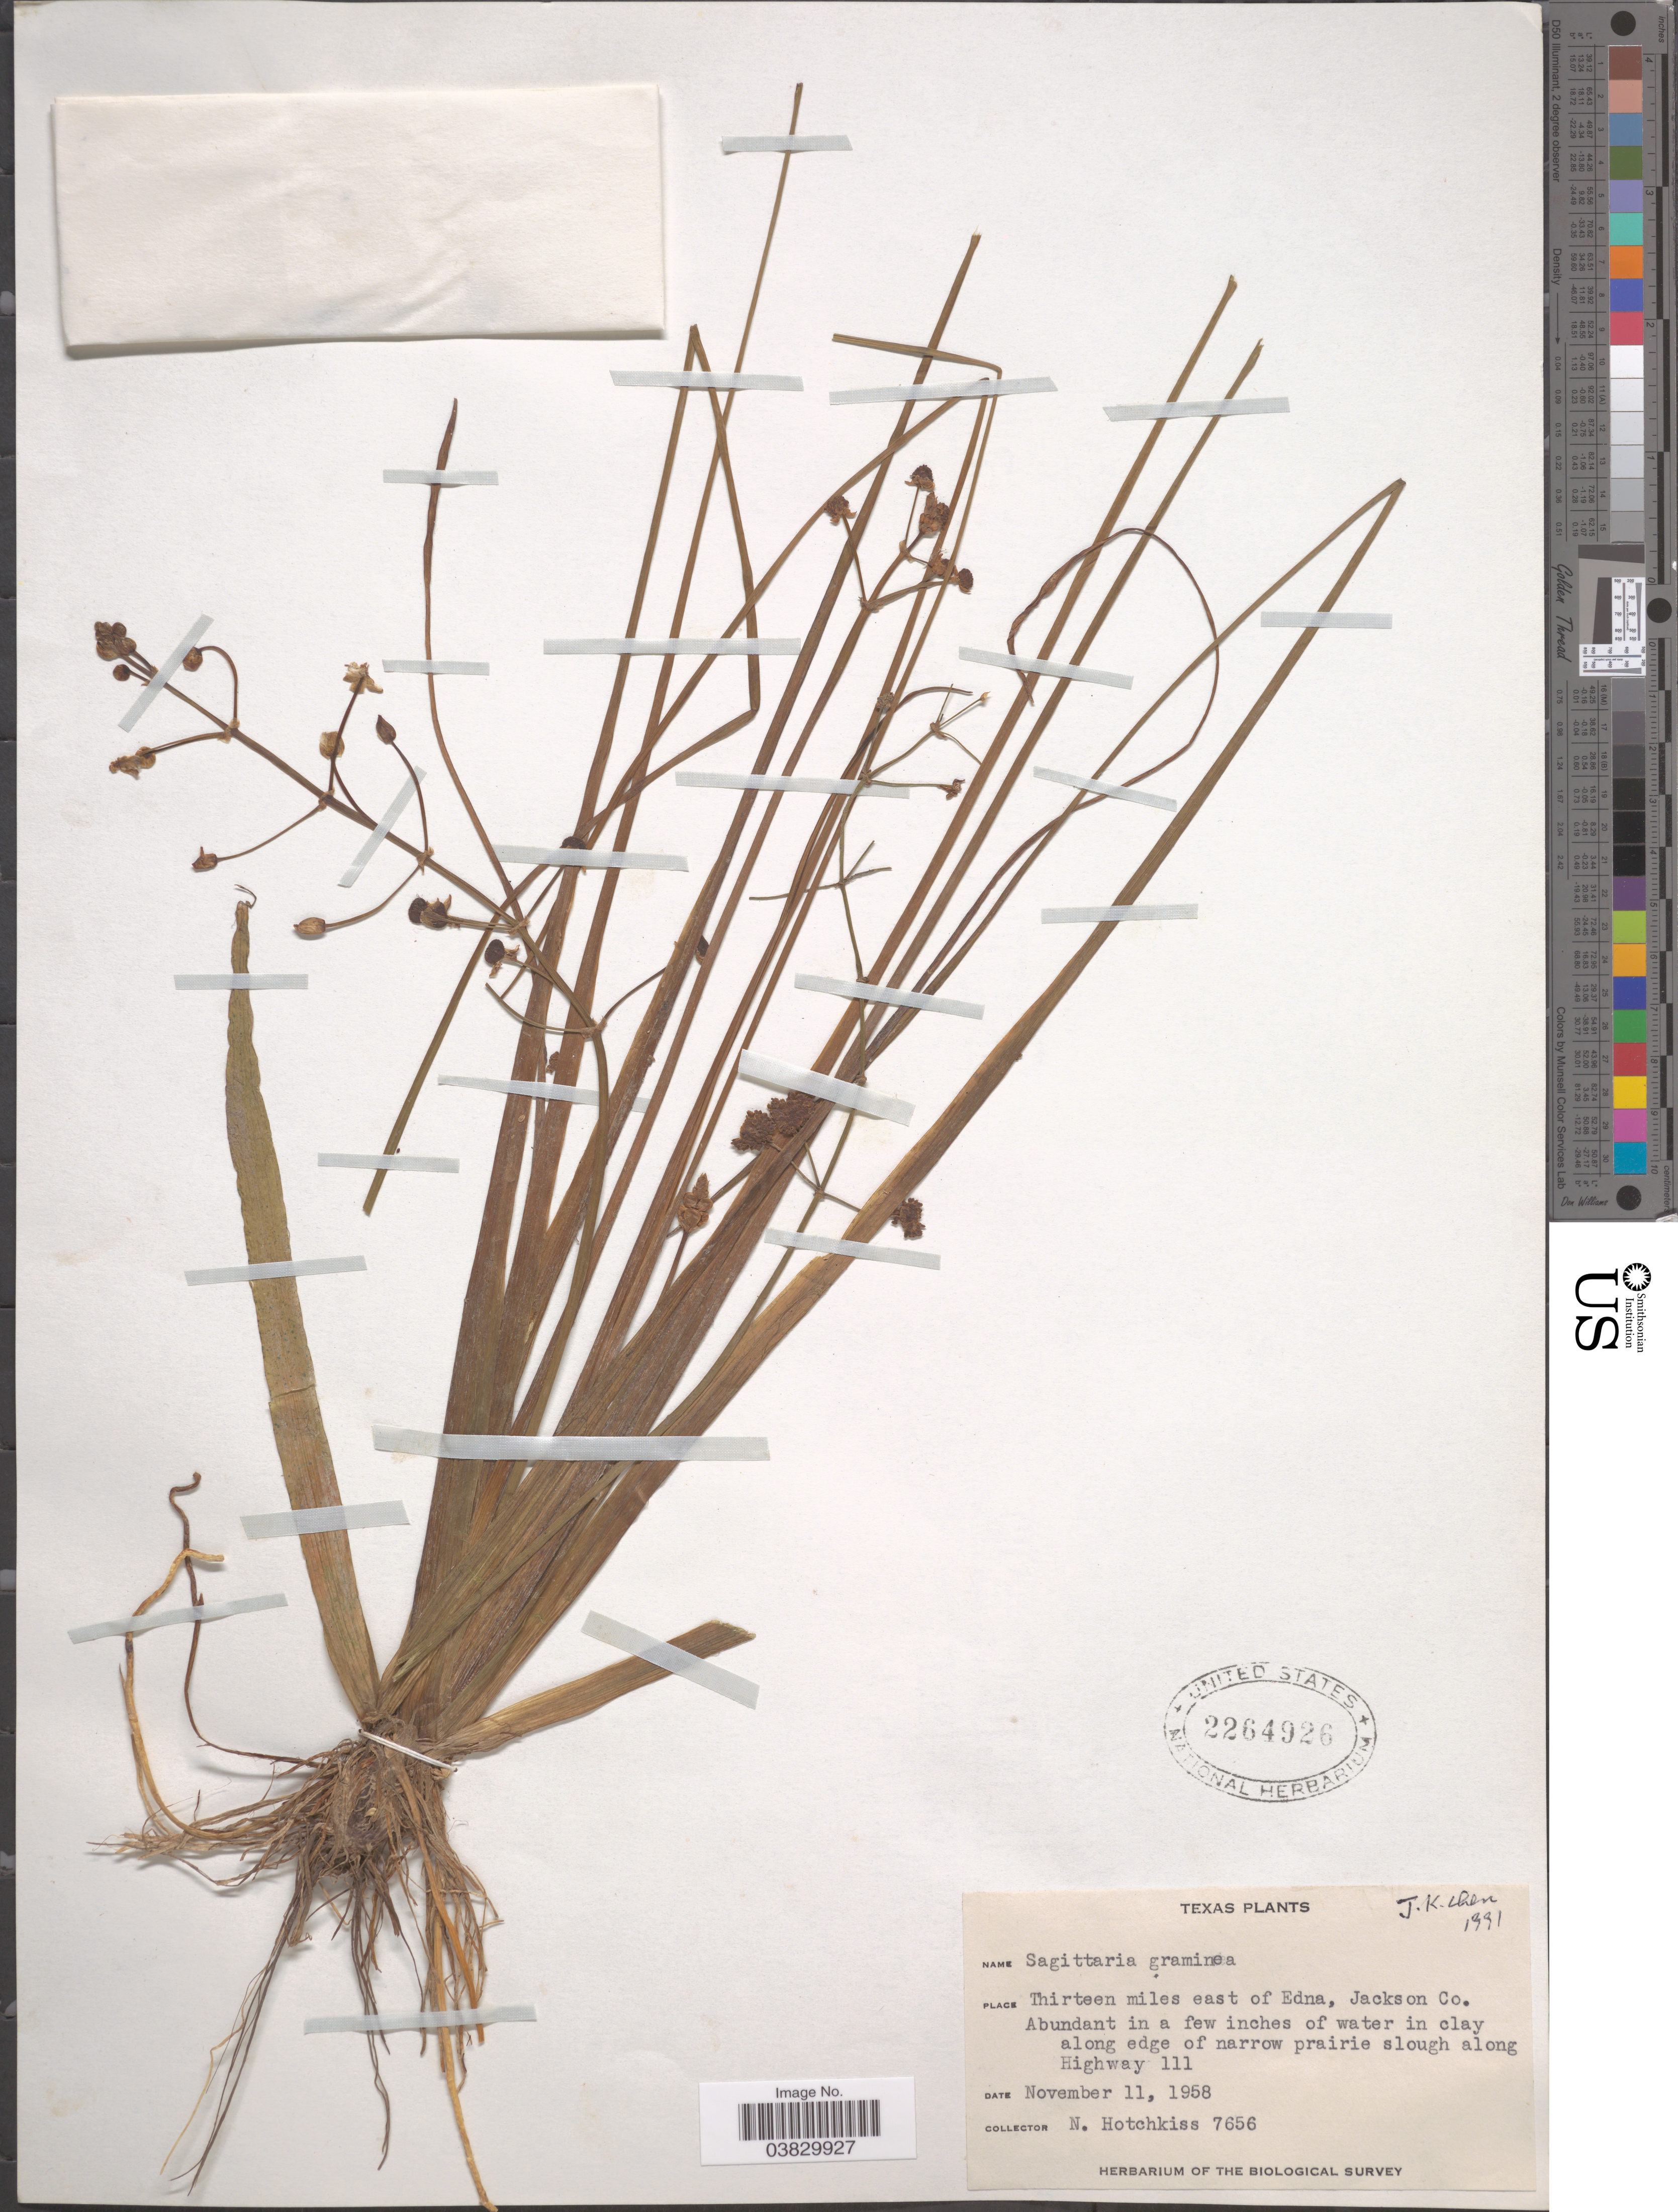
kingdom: Plantae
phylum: Tracheophyta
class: Liliopsida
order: Alismatales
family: Alismataceae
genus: Sagittaria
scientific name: Sagittaria graminea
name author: Michx.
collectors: N. Hotchkiss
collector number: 7656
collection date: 1958-11-11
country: United States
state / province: Texas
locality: Thirteen miles east of Edna, Jackson Co. Abundant in a few inches of water in clay along edge of narrow prairie slough along Highway 111.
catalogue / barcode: US 2264926